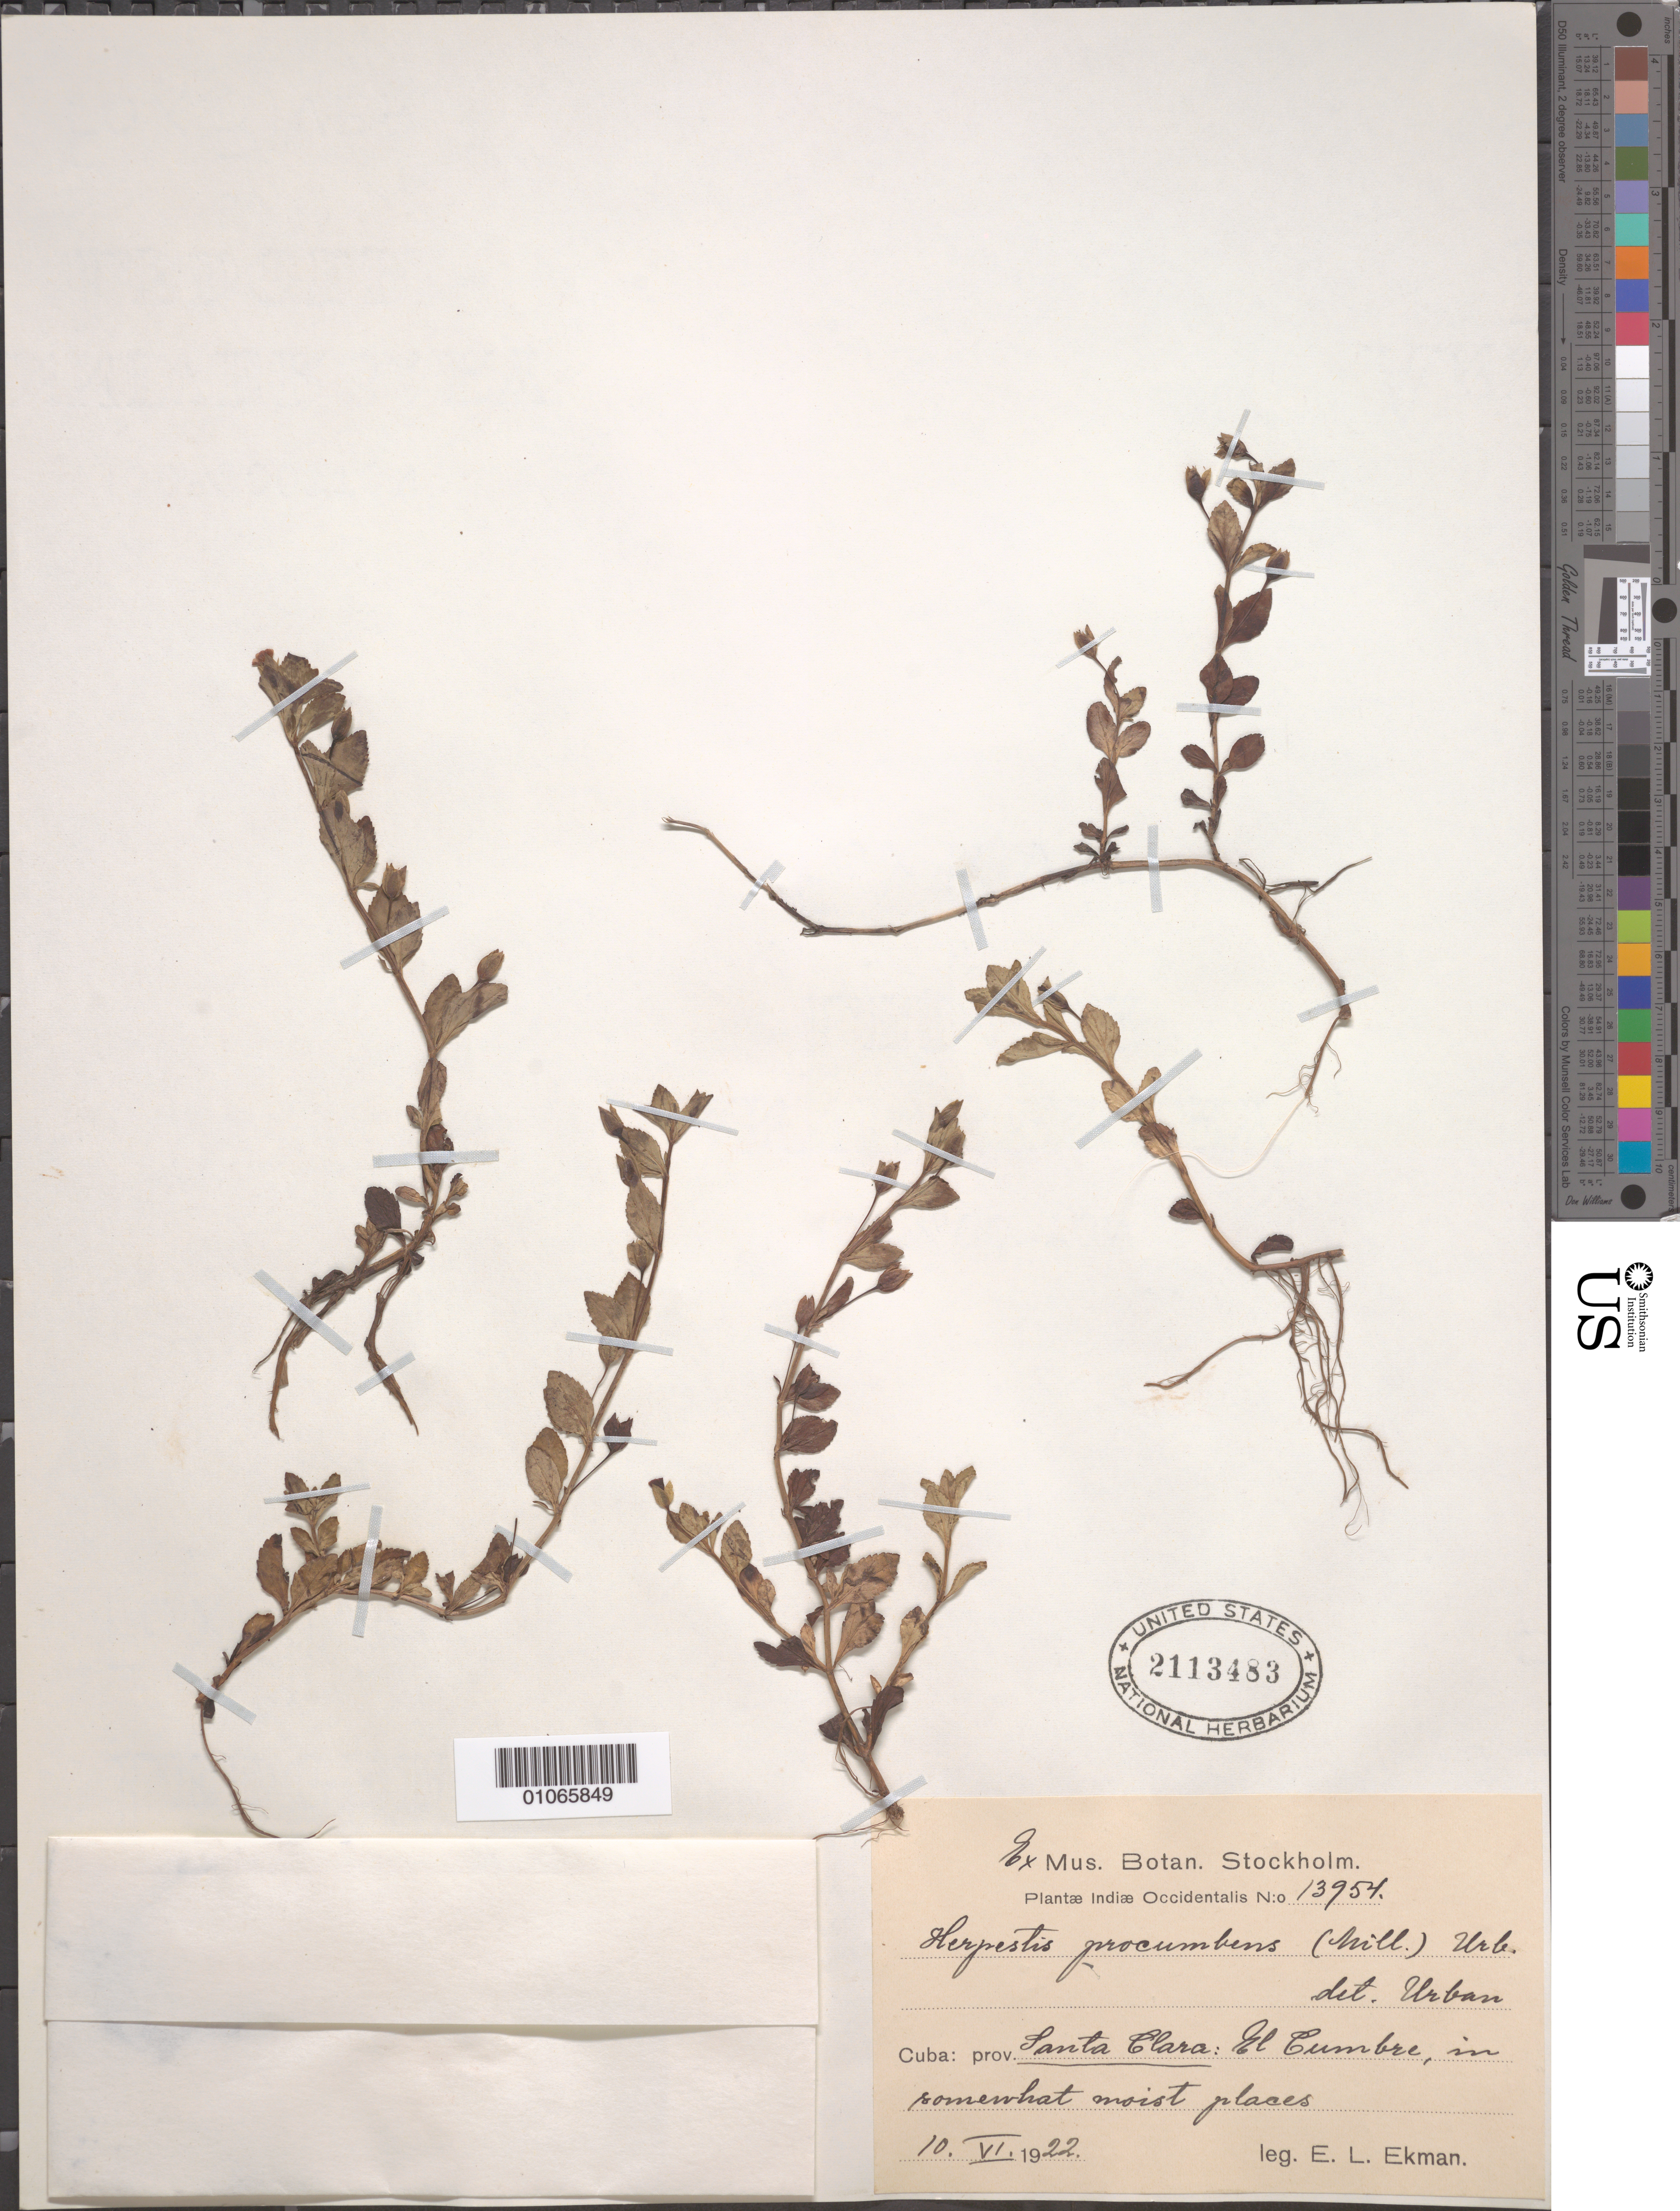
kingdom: Plantae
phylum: Tracheophyta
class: Magnoliopsida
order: Lamiales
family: Plantaginaceae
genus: Mecardonia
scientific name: Mecardonia procumbens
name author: (Mill.) Small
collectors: E. L. Ekman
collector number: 13954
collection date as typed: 10 Jun 1922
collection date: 1922-06-10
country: Cuba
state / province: Villa Clara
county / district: Santa Clara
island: Cuba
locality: El Cumbre, in somewhat moist places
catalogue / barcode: US 2113483